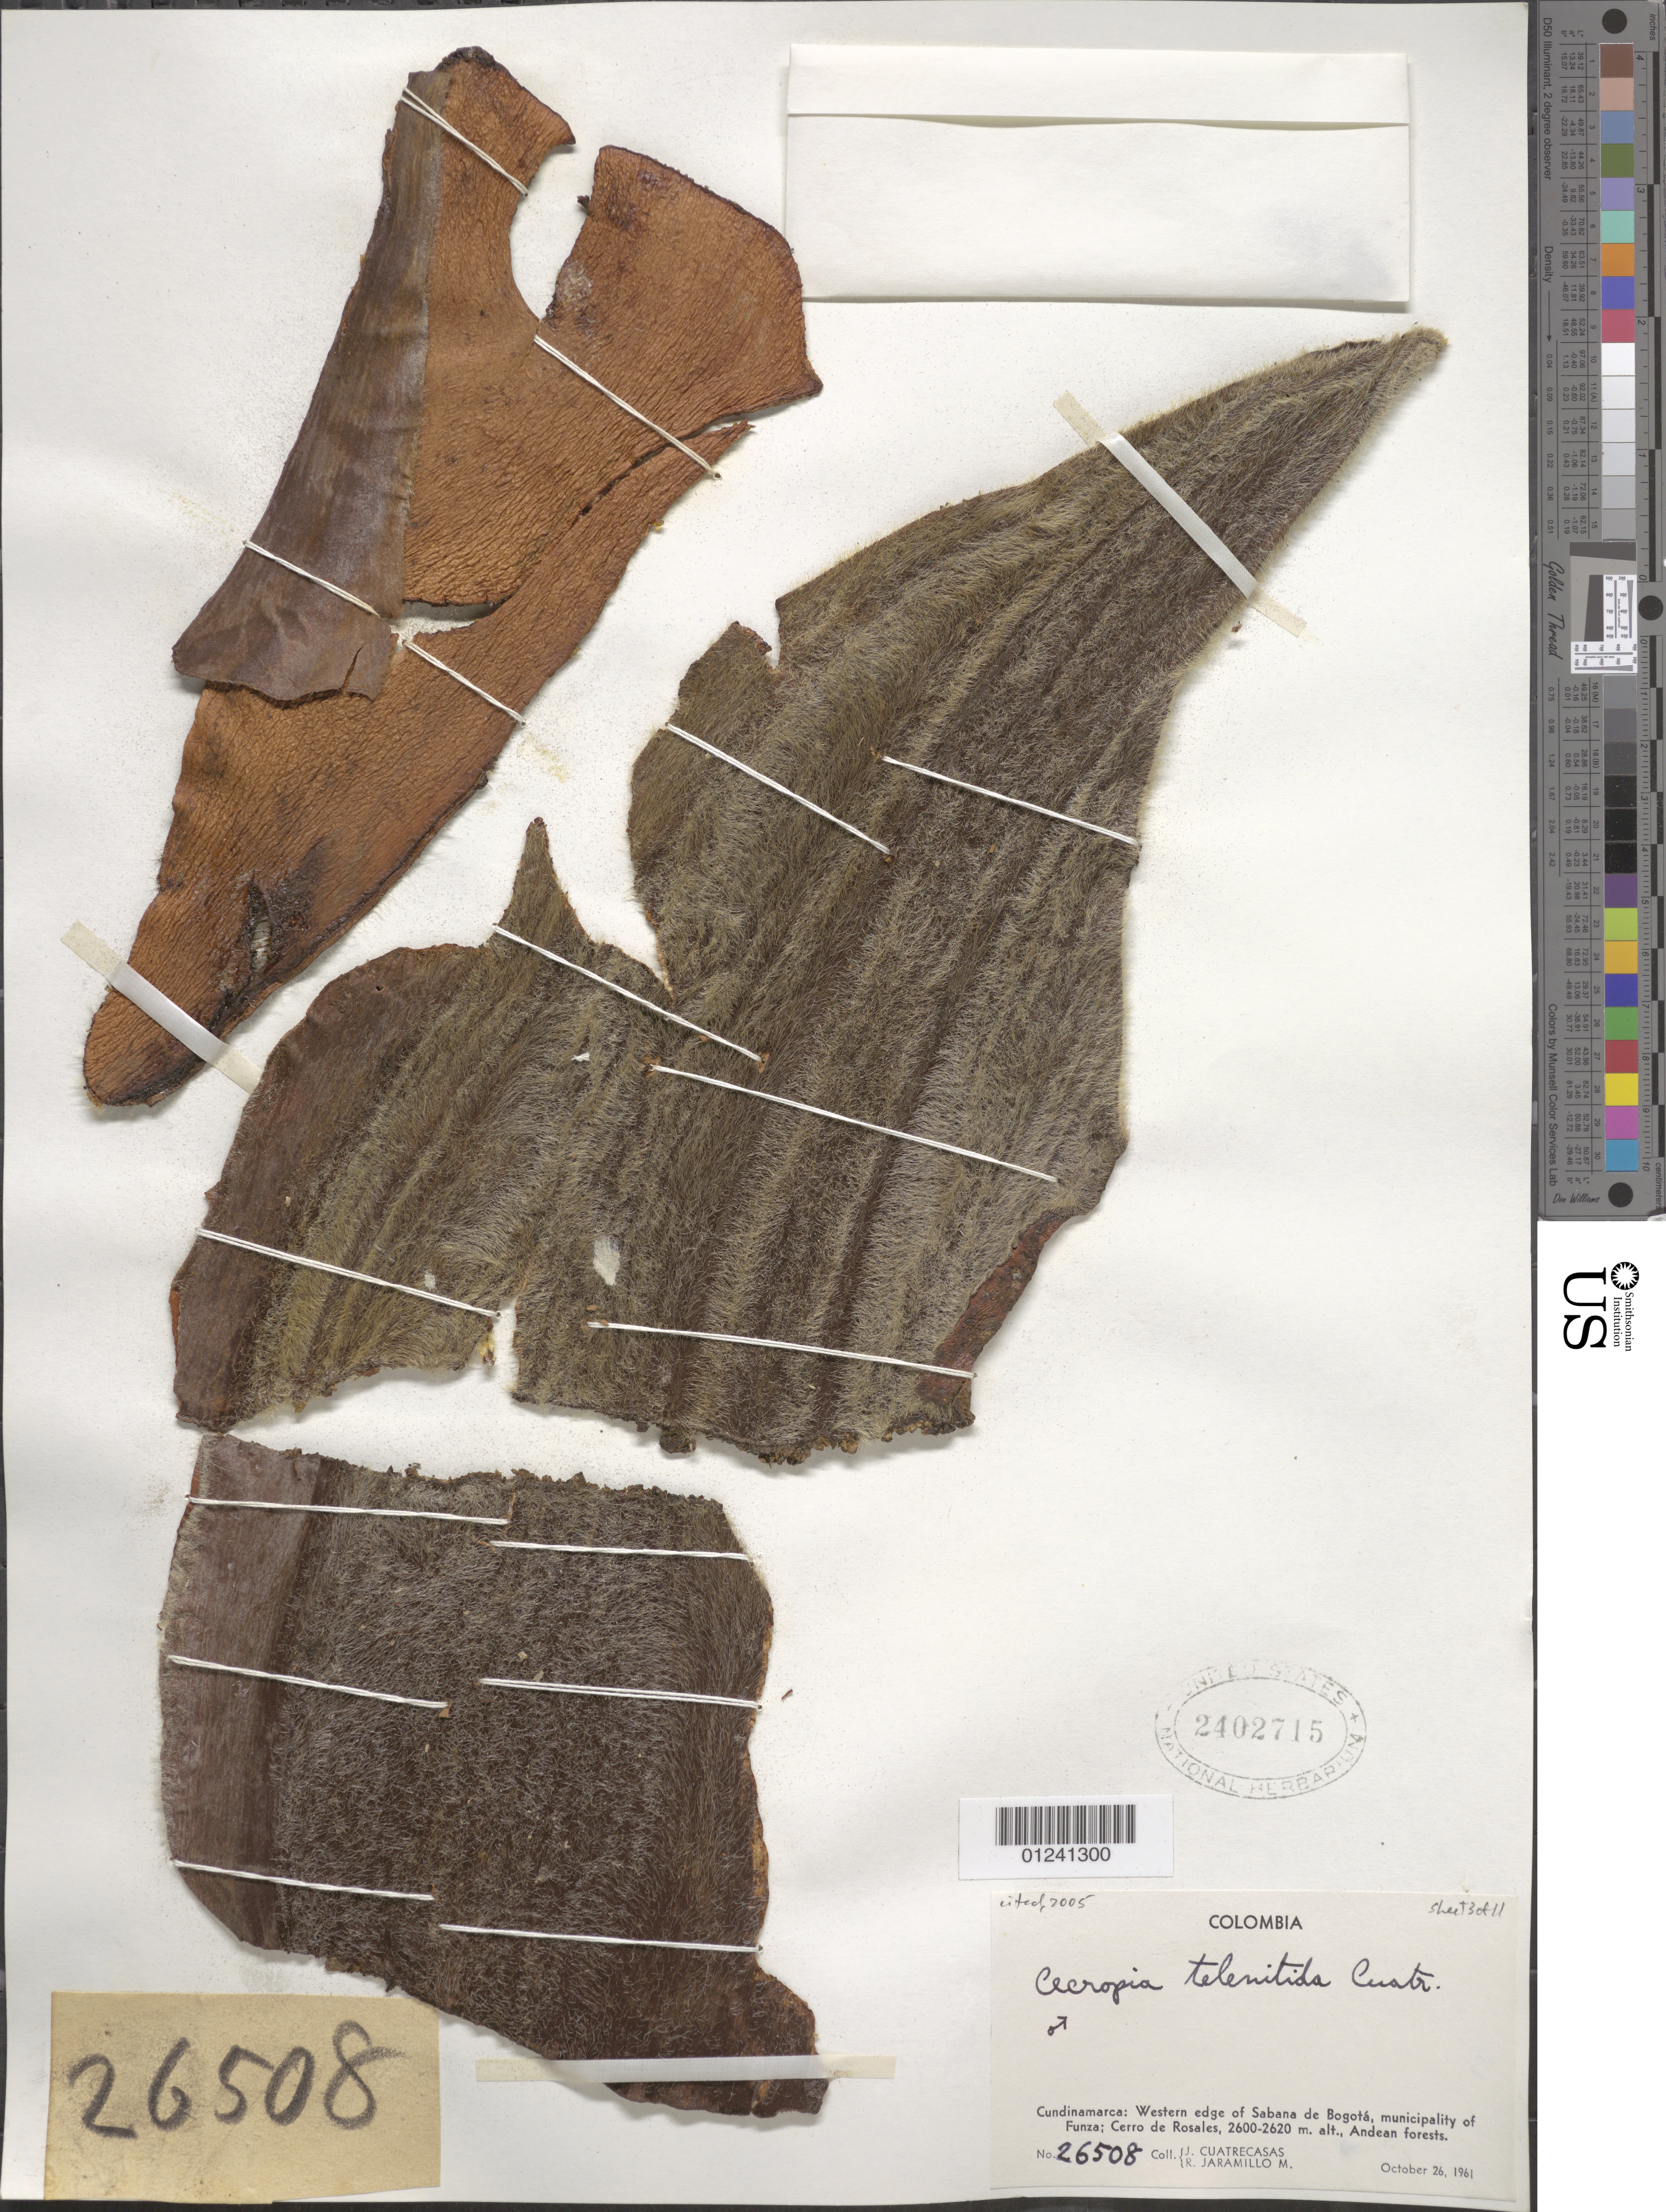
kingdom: Plantae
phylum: Tracheophyta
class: Magnoliopsida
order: Rosales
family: Urticaceae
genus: Cecropia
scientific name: Cecropia telenitida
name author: Cuatrec.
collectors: J. Cuatrecasas & R. Jaramillo M.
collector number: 26508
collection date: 1961-10-26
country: Colombia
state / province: Cundinamarca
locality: Western edge of Sabana de Bogota, municpality of Funza; Cerro de Rosales; Andean Forests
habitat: Andean forests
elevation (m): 2600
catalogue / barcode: US 2402715